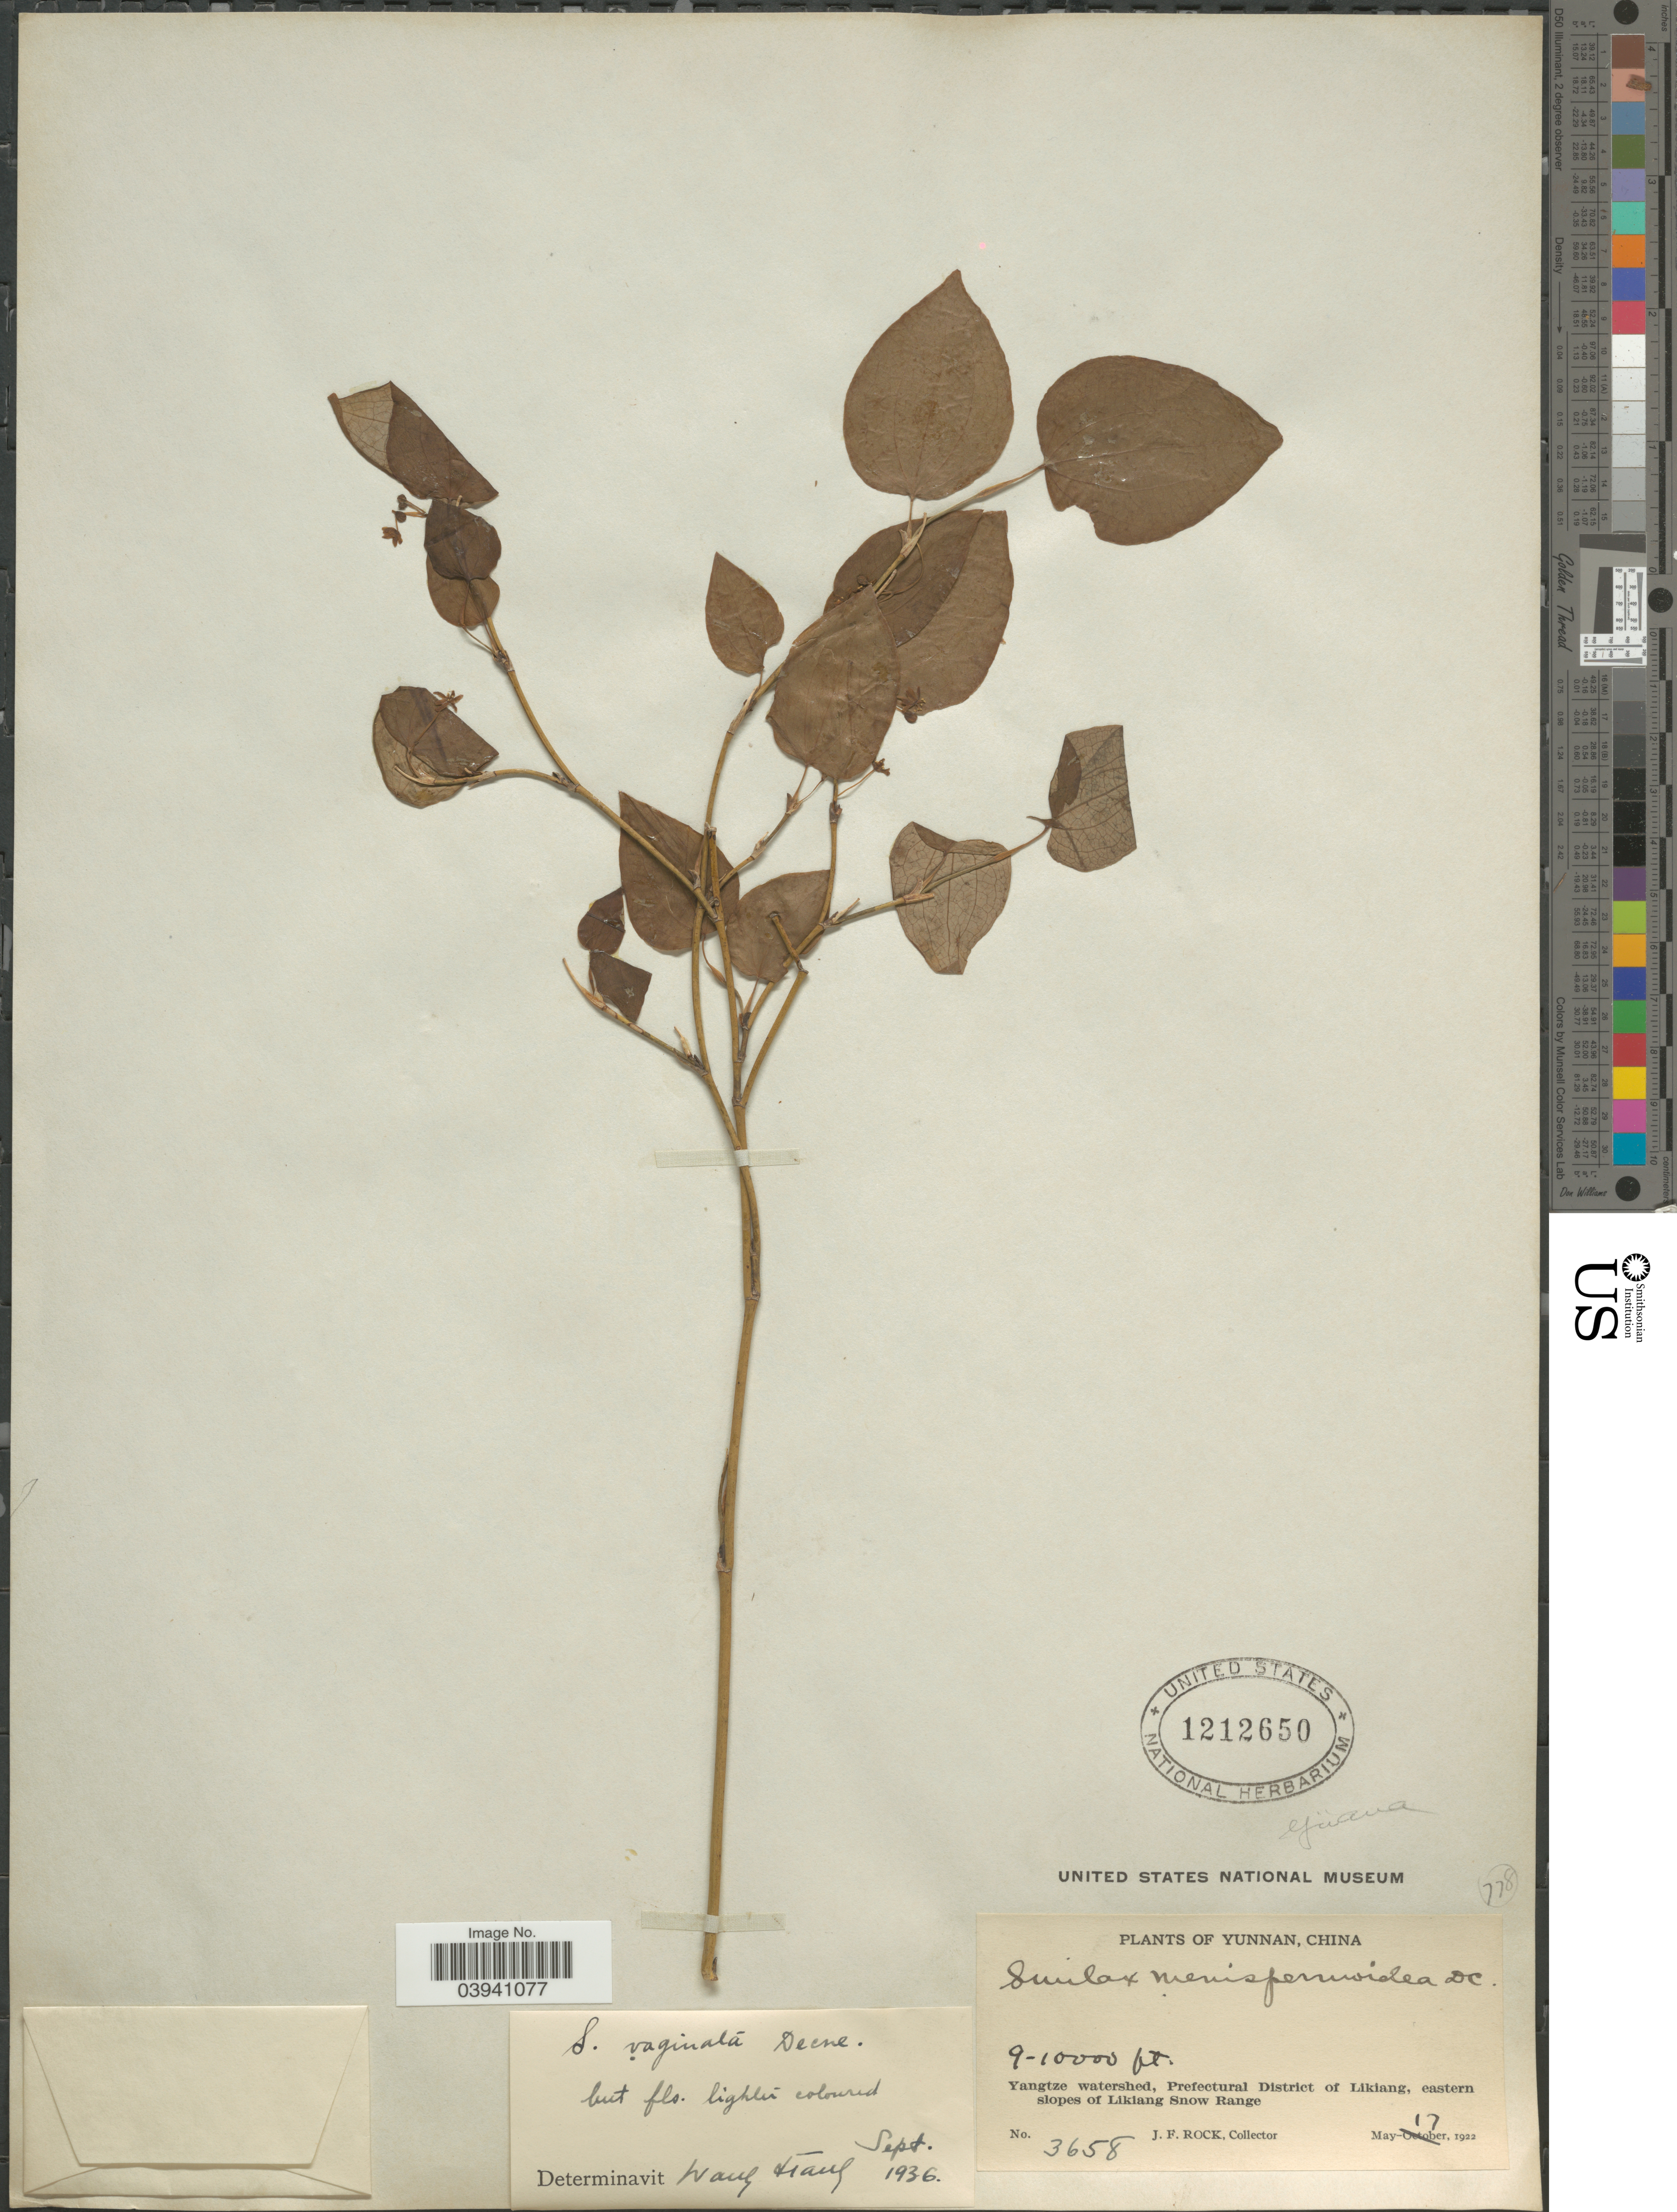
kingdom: Plantae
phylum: Tracheophyta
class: Liliopsida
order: Liliales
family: Smilacaceae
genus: Smilax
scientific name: Smilax vaginata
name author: Decne.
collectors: J. Rock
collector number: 3658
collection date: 1922-05-17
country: China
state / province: Yunnan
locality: Yangtze watershed, Prefectural District of Likiang, eastern slopes of Likiang Snow Range.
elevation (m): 2743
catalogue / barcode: US 1212650